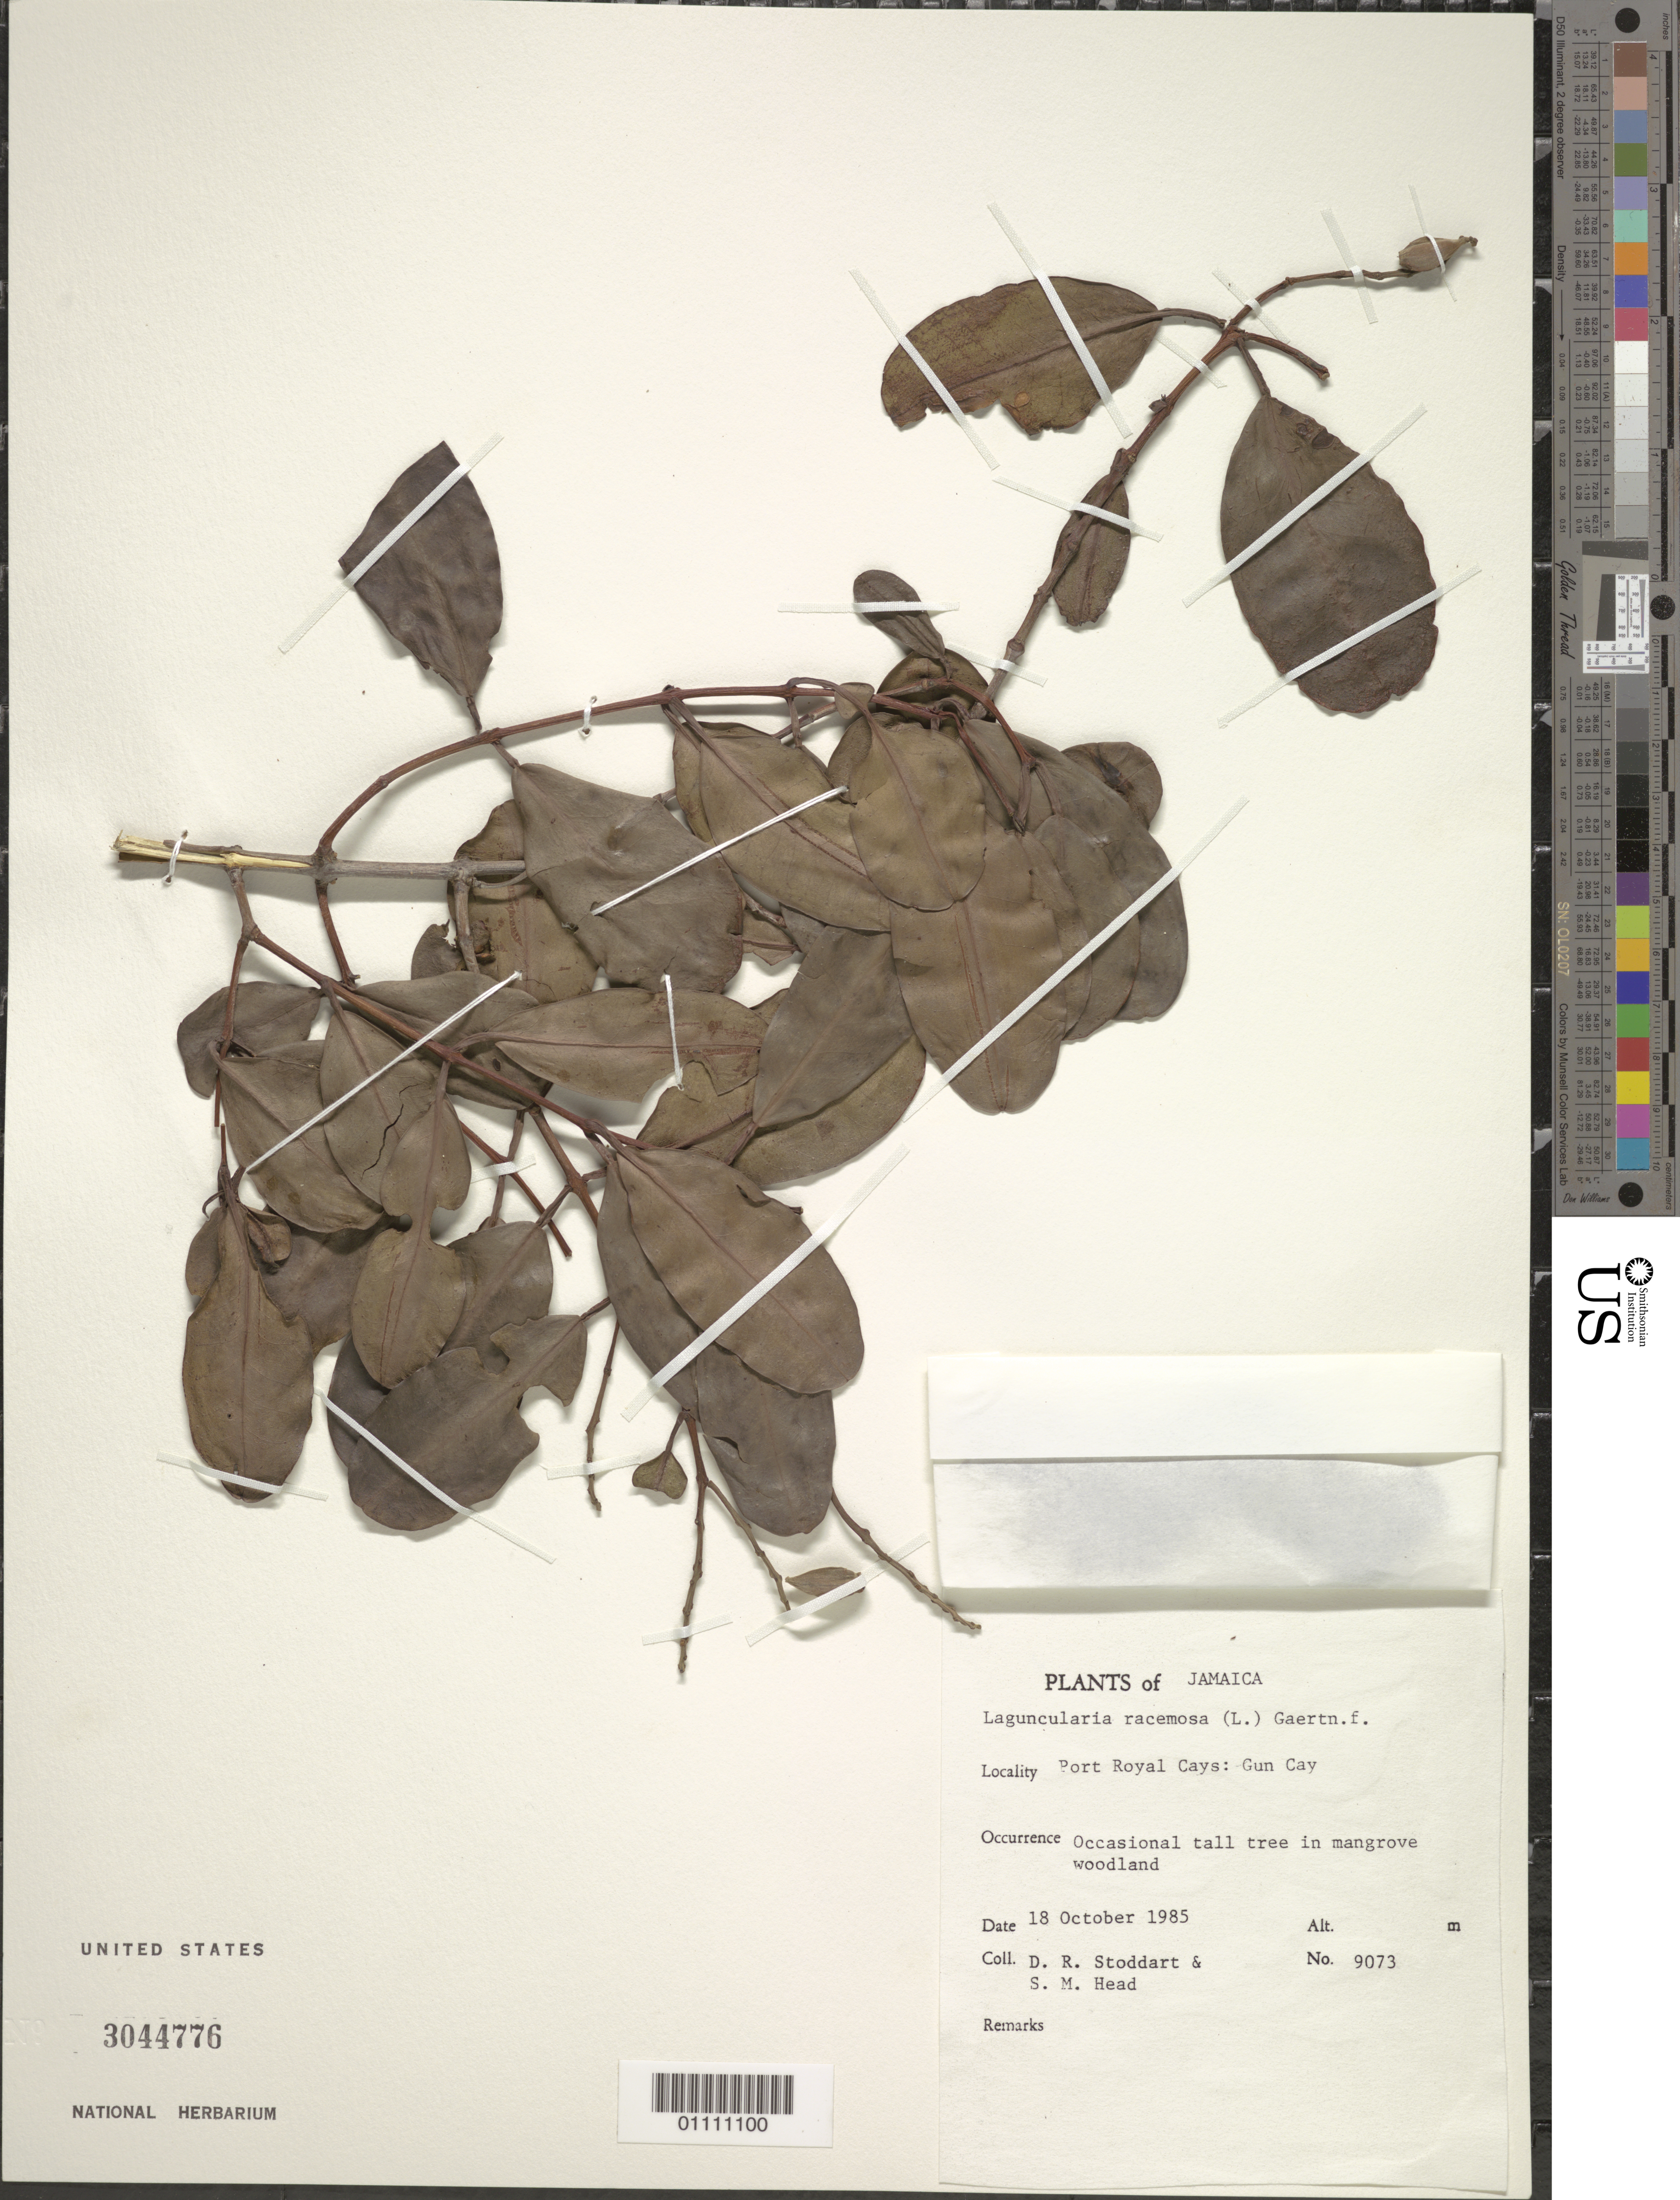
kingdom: Plantae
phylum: Tracheophyta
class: Magnoliopsida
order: Myrtales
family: Combretaceae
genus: Laguncularia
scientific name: Laguncularia racemosa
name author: (L.) C.F. Gaertn.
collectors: D. R. Stoddart & S. Head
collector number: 9073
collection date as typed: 18 Oct 1985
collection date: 1985-10-18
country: Jamaica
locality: Port Royal Cays: Gun Cay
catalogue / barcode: US 3044776